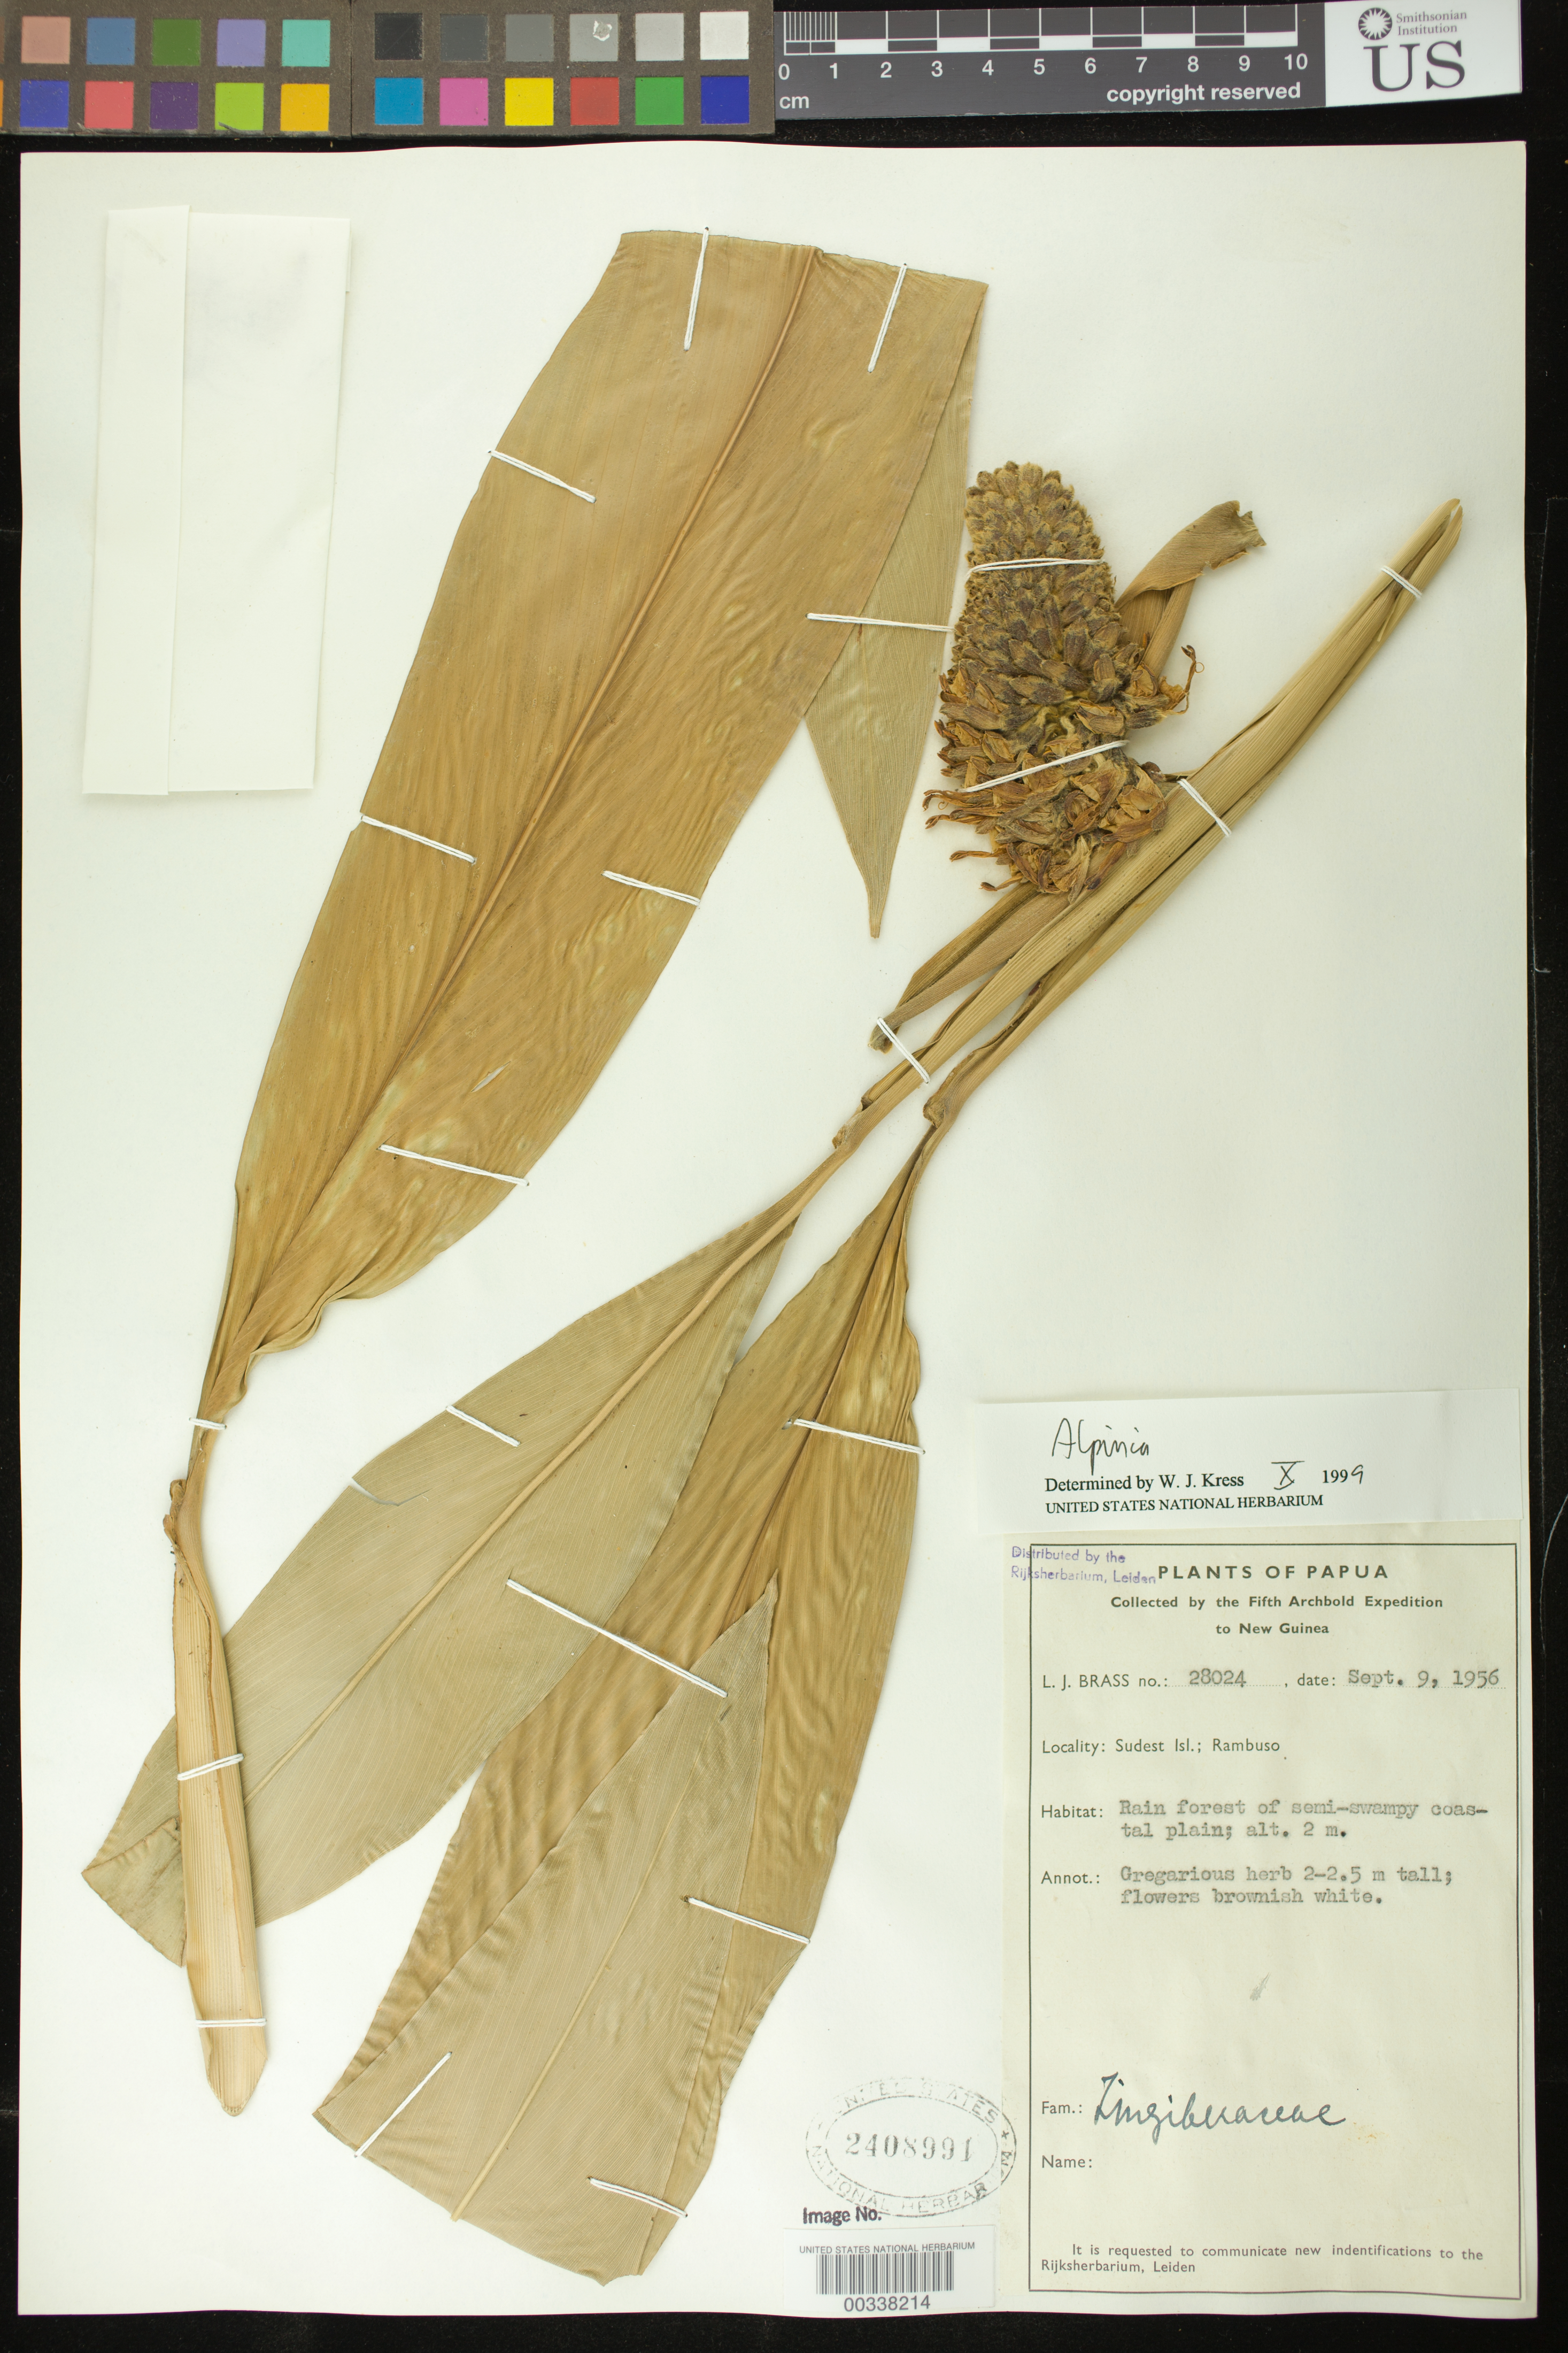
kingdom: Plantae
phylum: Tracheophyta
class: Liliopsida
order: Zingiberales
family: Zingiberaceae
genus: Pleuranthodium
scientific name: Pleuranthodium sp.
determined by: Docot, Rudolph Valentino A.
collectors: L. J. Brass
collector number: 28024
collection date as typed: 09 Sep 1956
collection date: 1956-09-09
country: Papua New Guinea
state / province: Milne Bay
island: Sudest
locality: Rambuso. [sud-est island = tagula island.] [Louisiade Arch.]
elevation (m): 2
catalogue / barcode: US 2408991